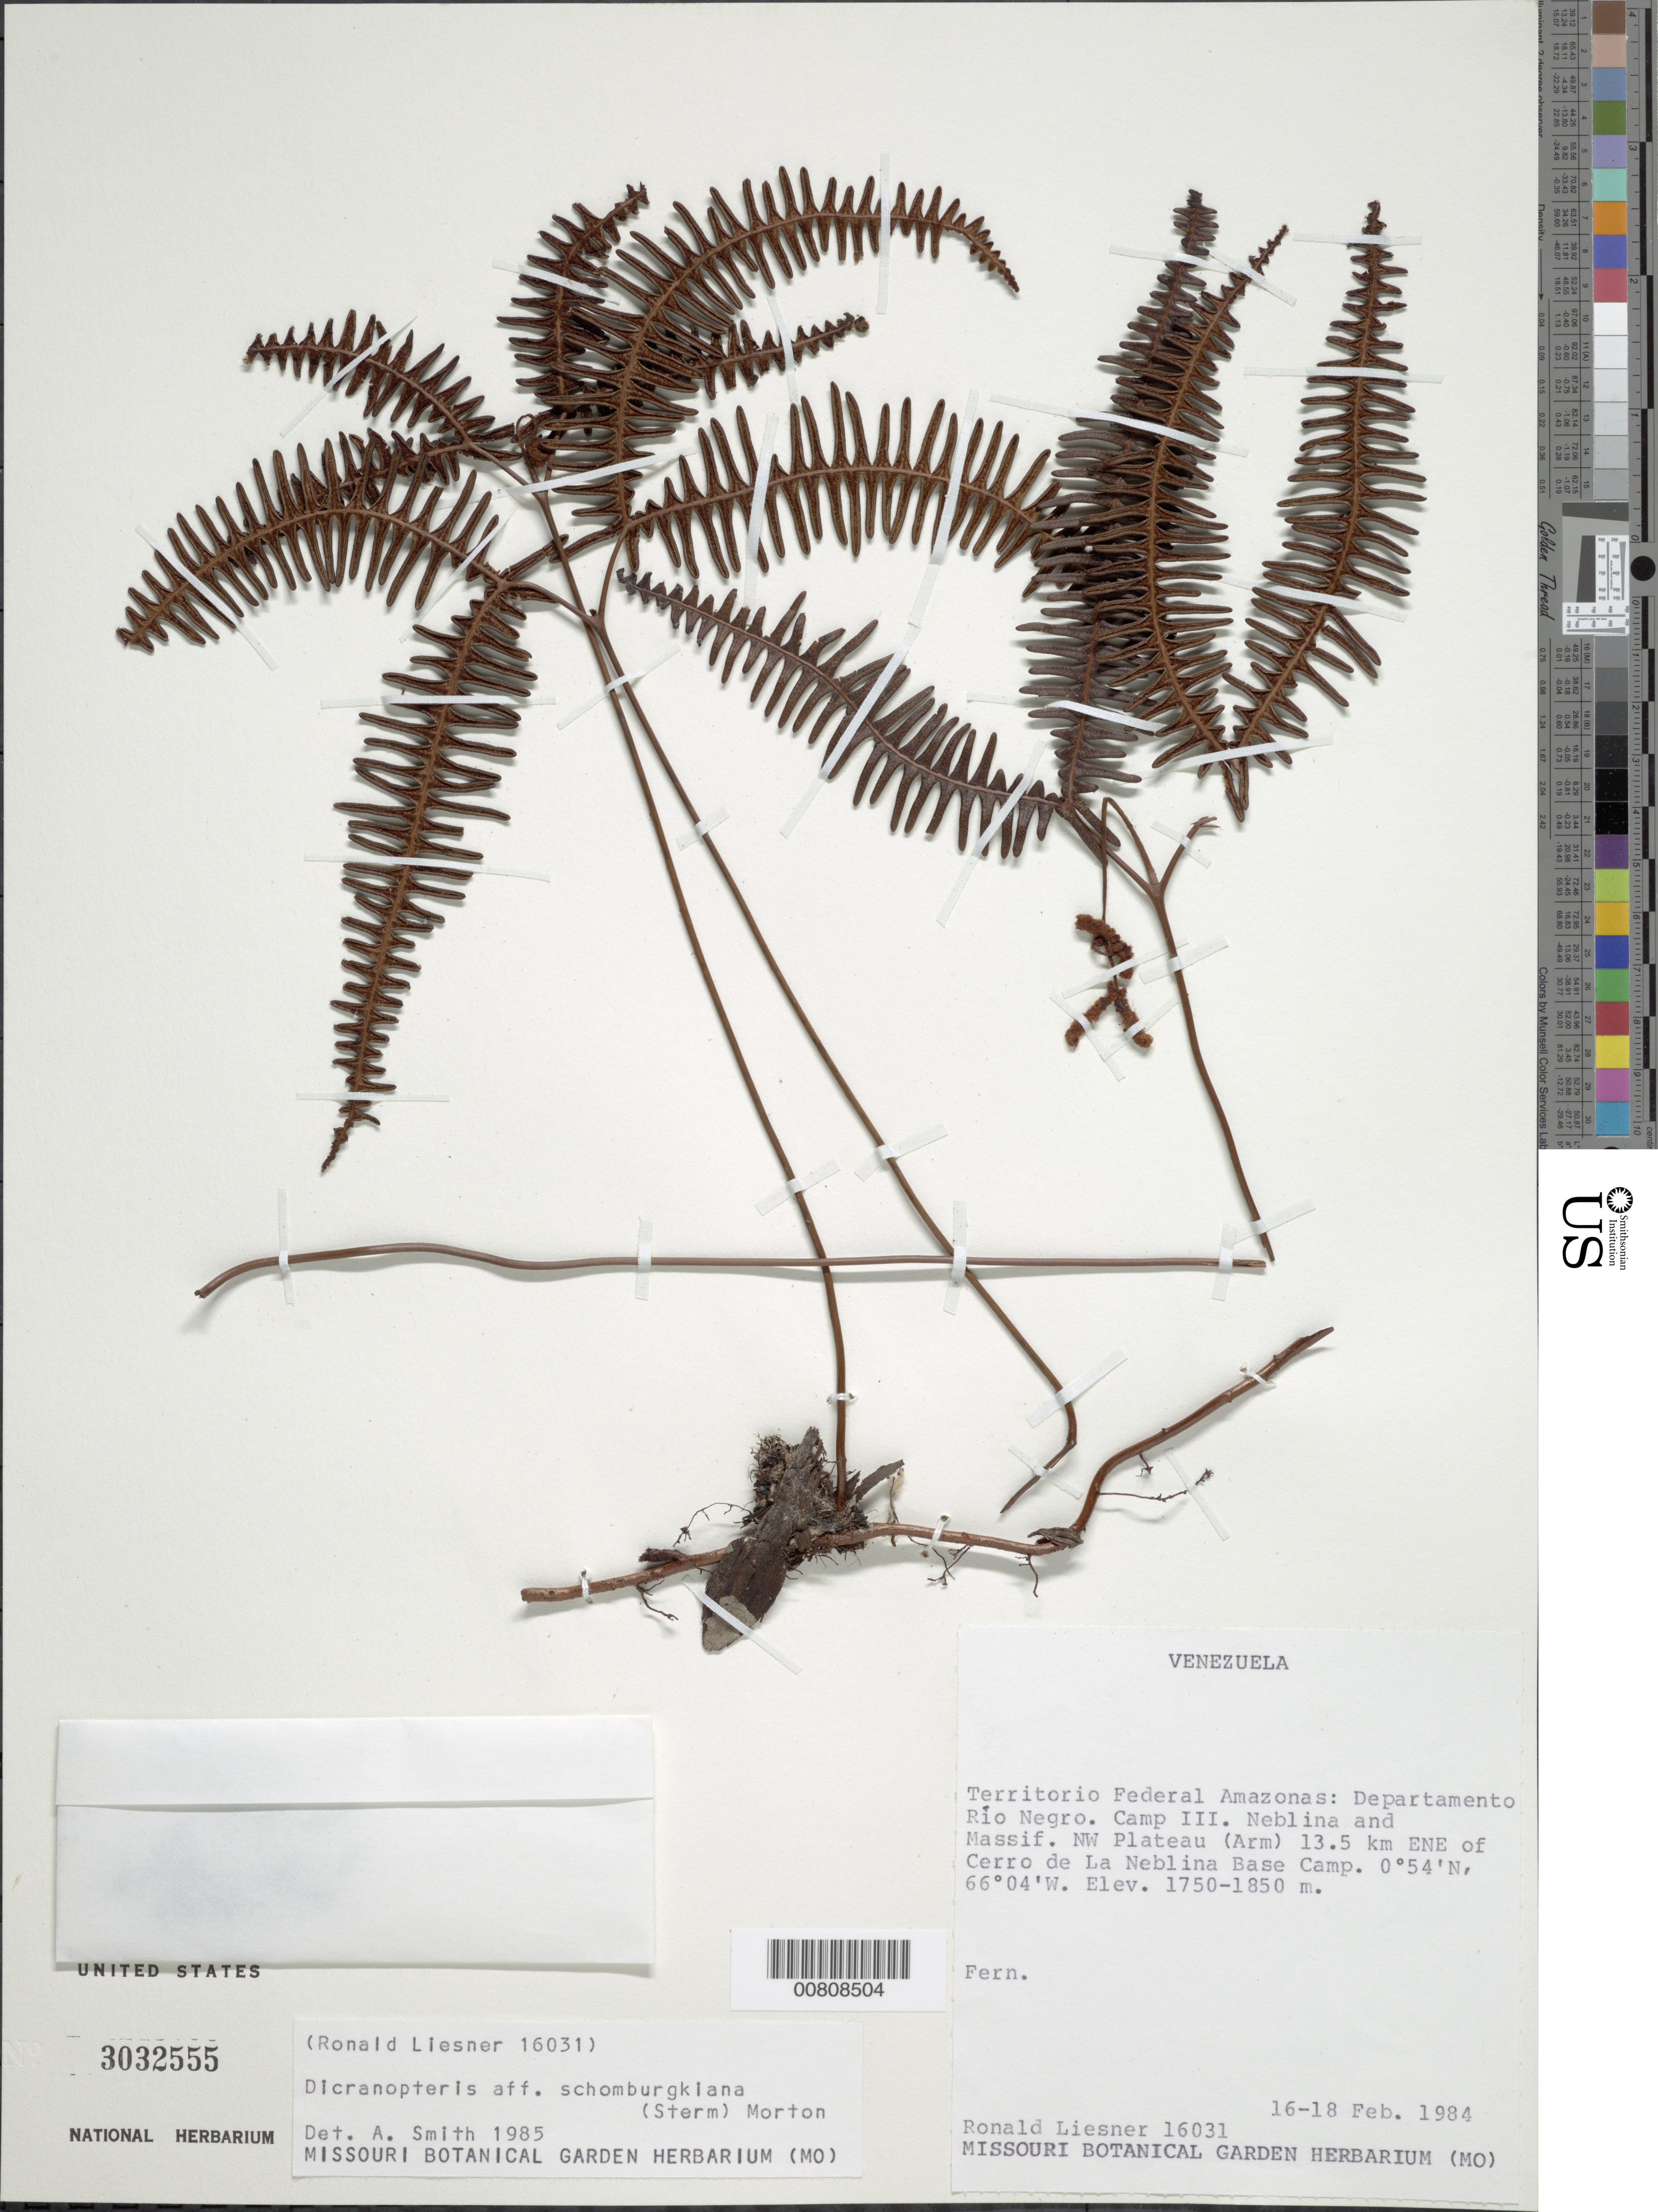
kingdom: Plantae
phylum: Tracheophyta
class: Polypodiopsida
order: Gleicheniales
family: Gleicheniaceae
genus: Dicranopteris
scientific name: Dicranopteris schomburgkiana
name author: (J.W. Sturm) C.V. Morton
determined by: Smith, Alan R., (UC)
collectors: R. L. Liesner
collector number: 16031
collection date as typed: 16-Feb-84 to 18-Feb-84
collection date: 1984-02-16/1984-02-18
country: Venezuela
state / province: Amazonas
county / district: Río Negro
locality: Cerro de La Neblina Base Camp, Camp III, Neblina & Massif, NW Plateau, 13.5 km ENE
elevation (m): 1750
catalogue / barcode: US 3032555